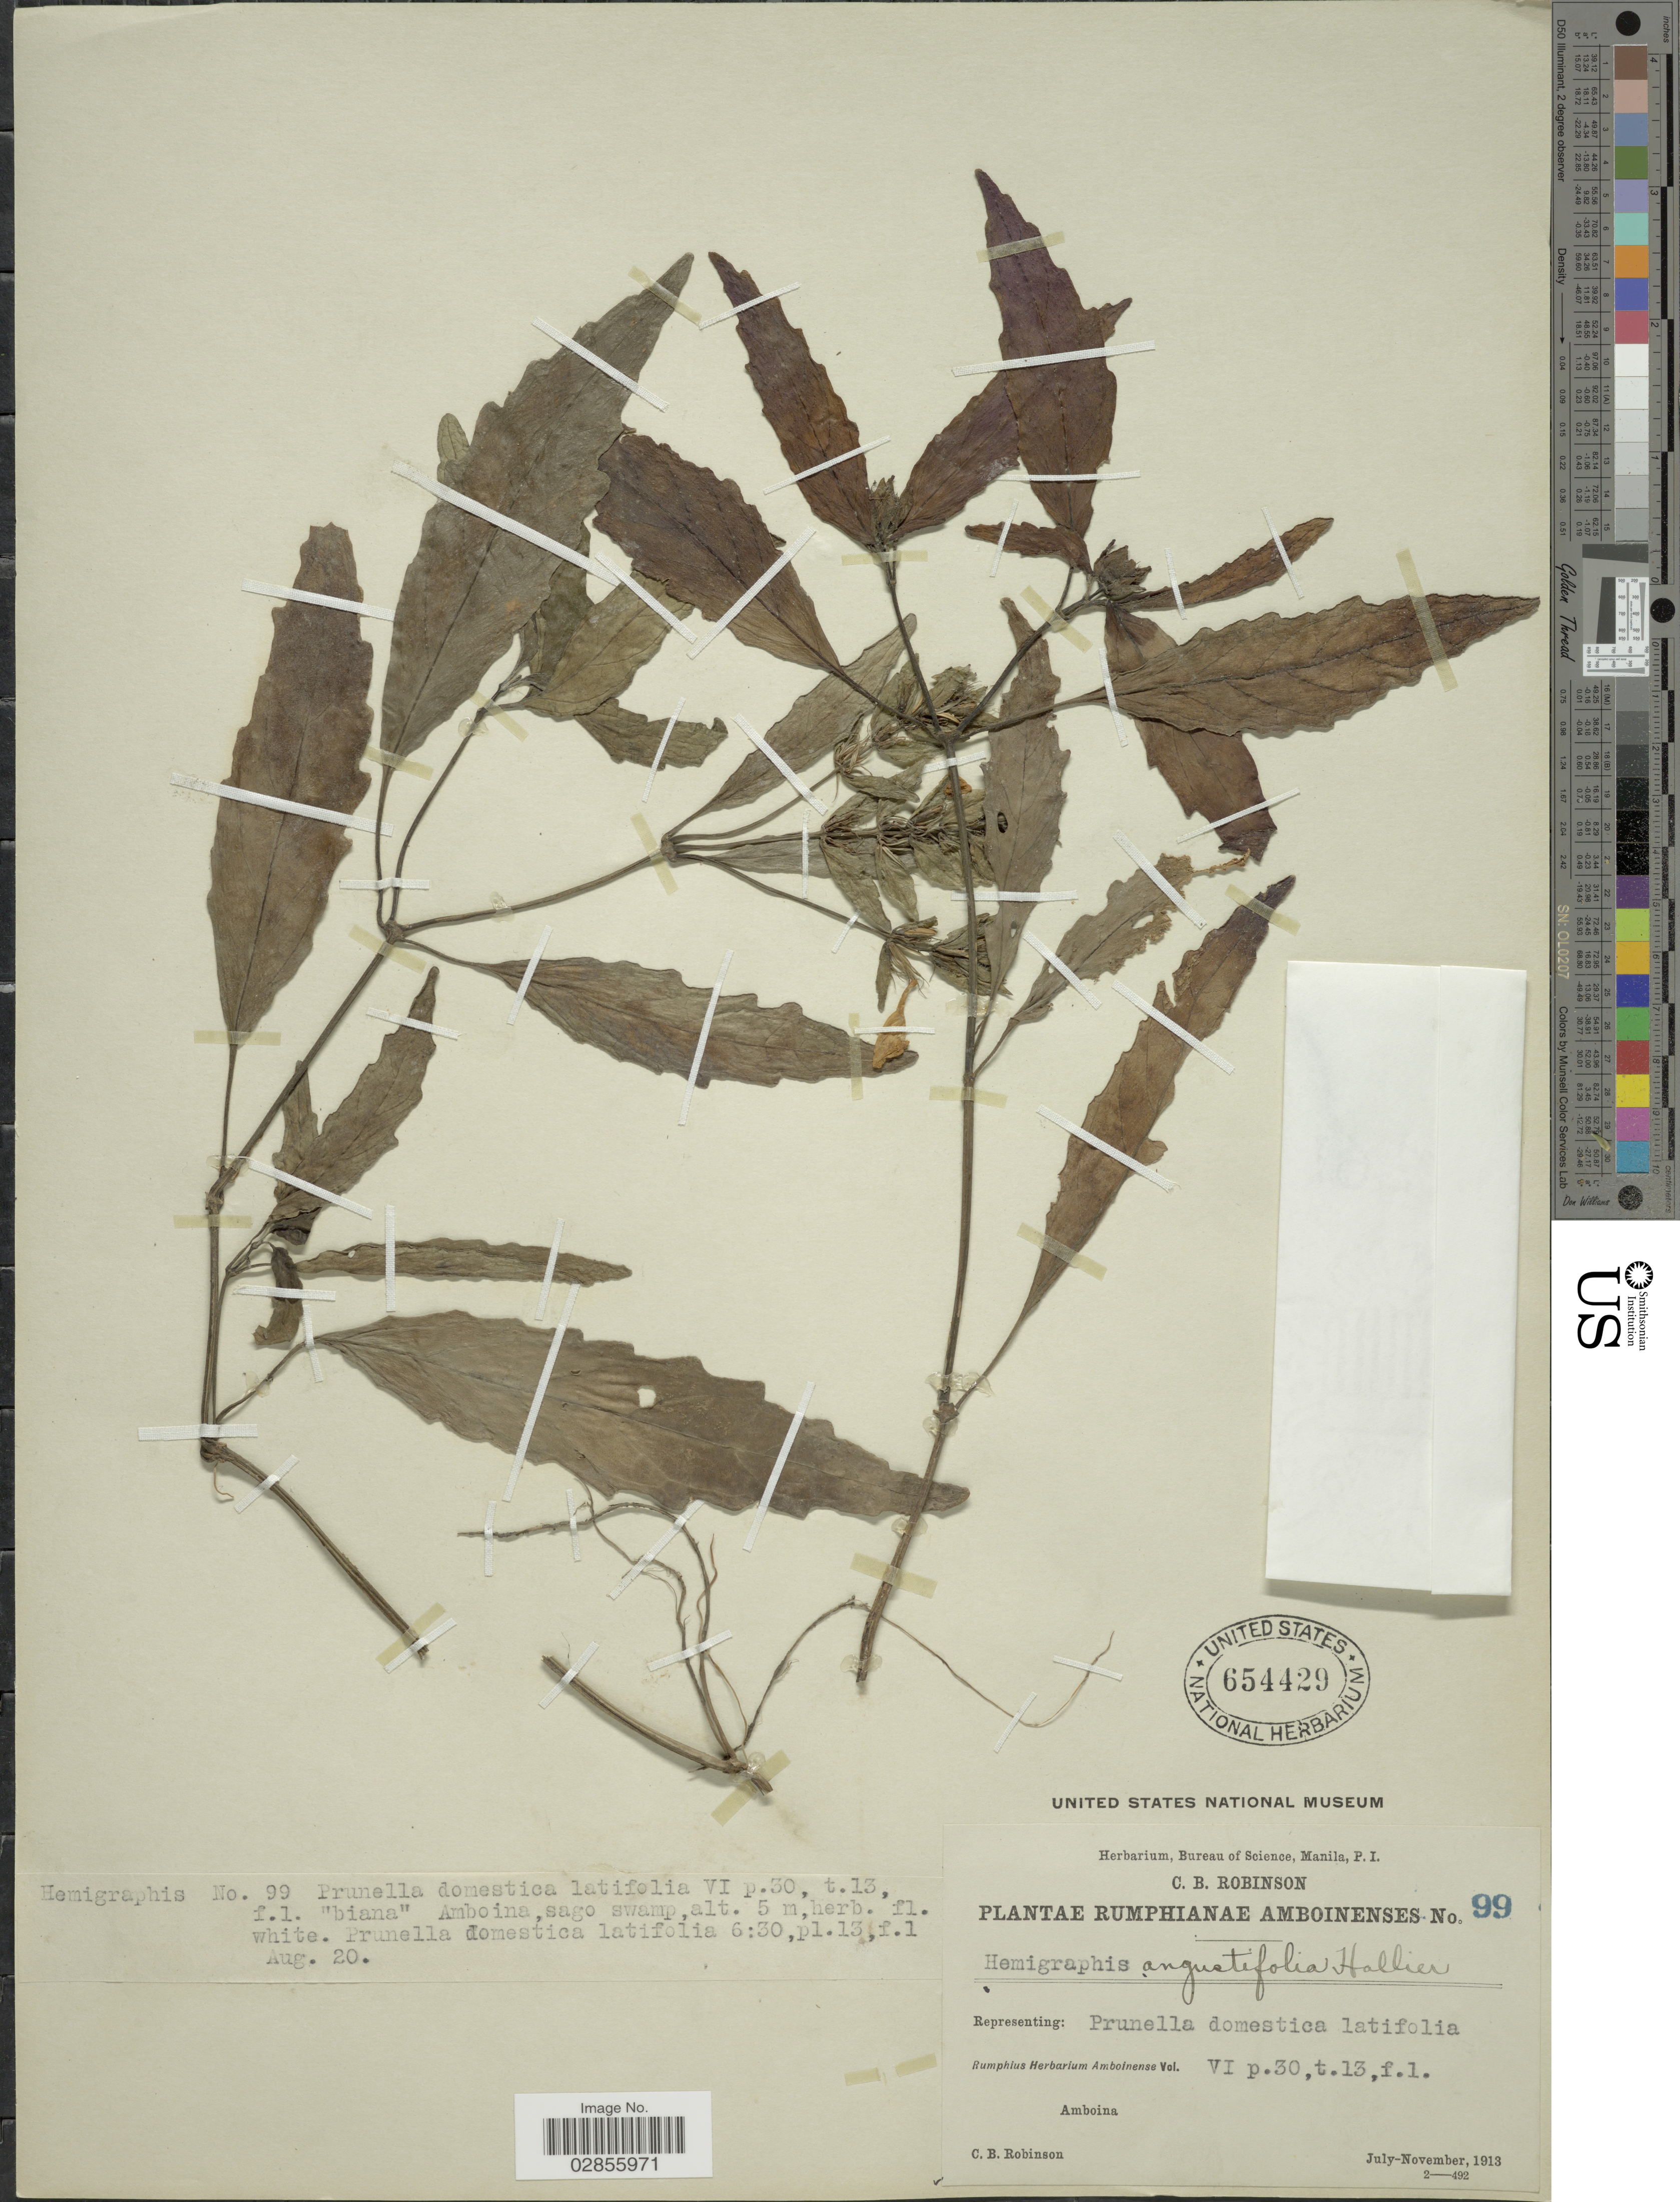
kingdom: Plantae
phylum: Tracheophyta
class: Magnoliopsida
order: Lamiales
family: Acanthaceae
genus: Hemigraphis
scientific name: Hemigraphis angustifolia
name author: Hallier f.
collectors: C. Robinson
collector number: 99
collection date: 1913-08-20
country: Indonesia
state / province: Maluku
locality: Rumphianae Amboinenses. Amboina.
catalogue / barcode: US 654429